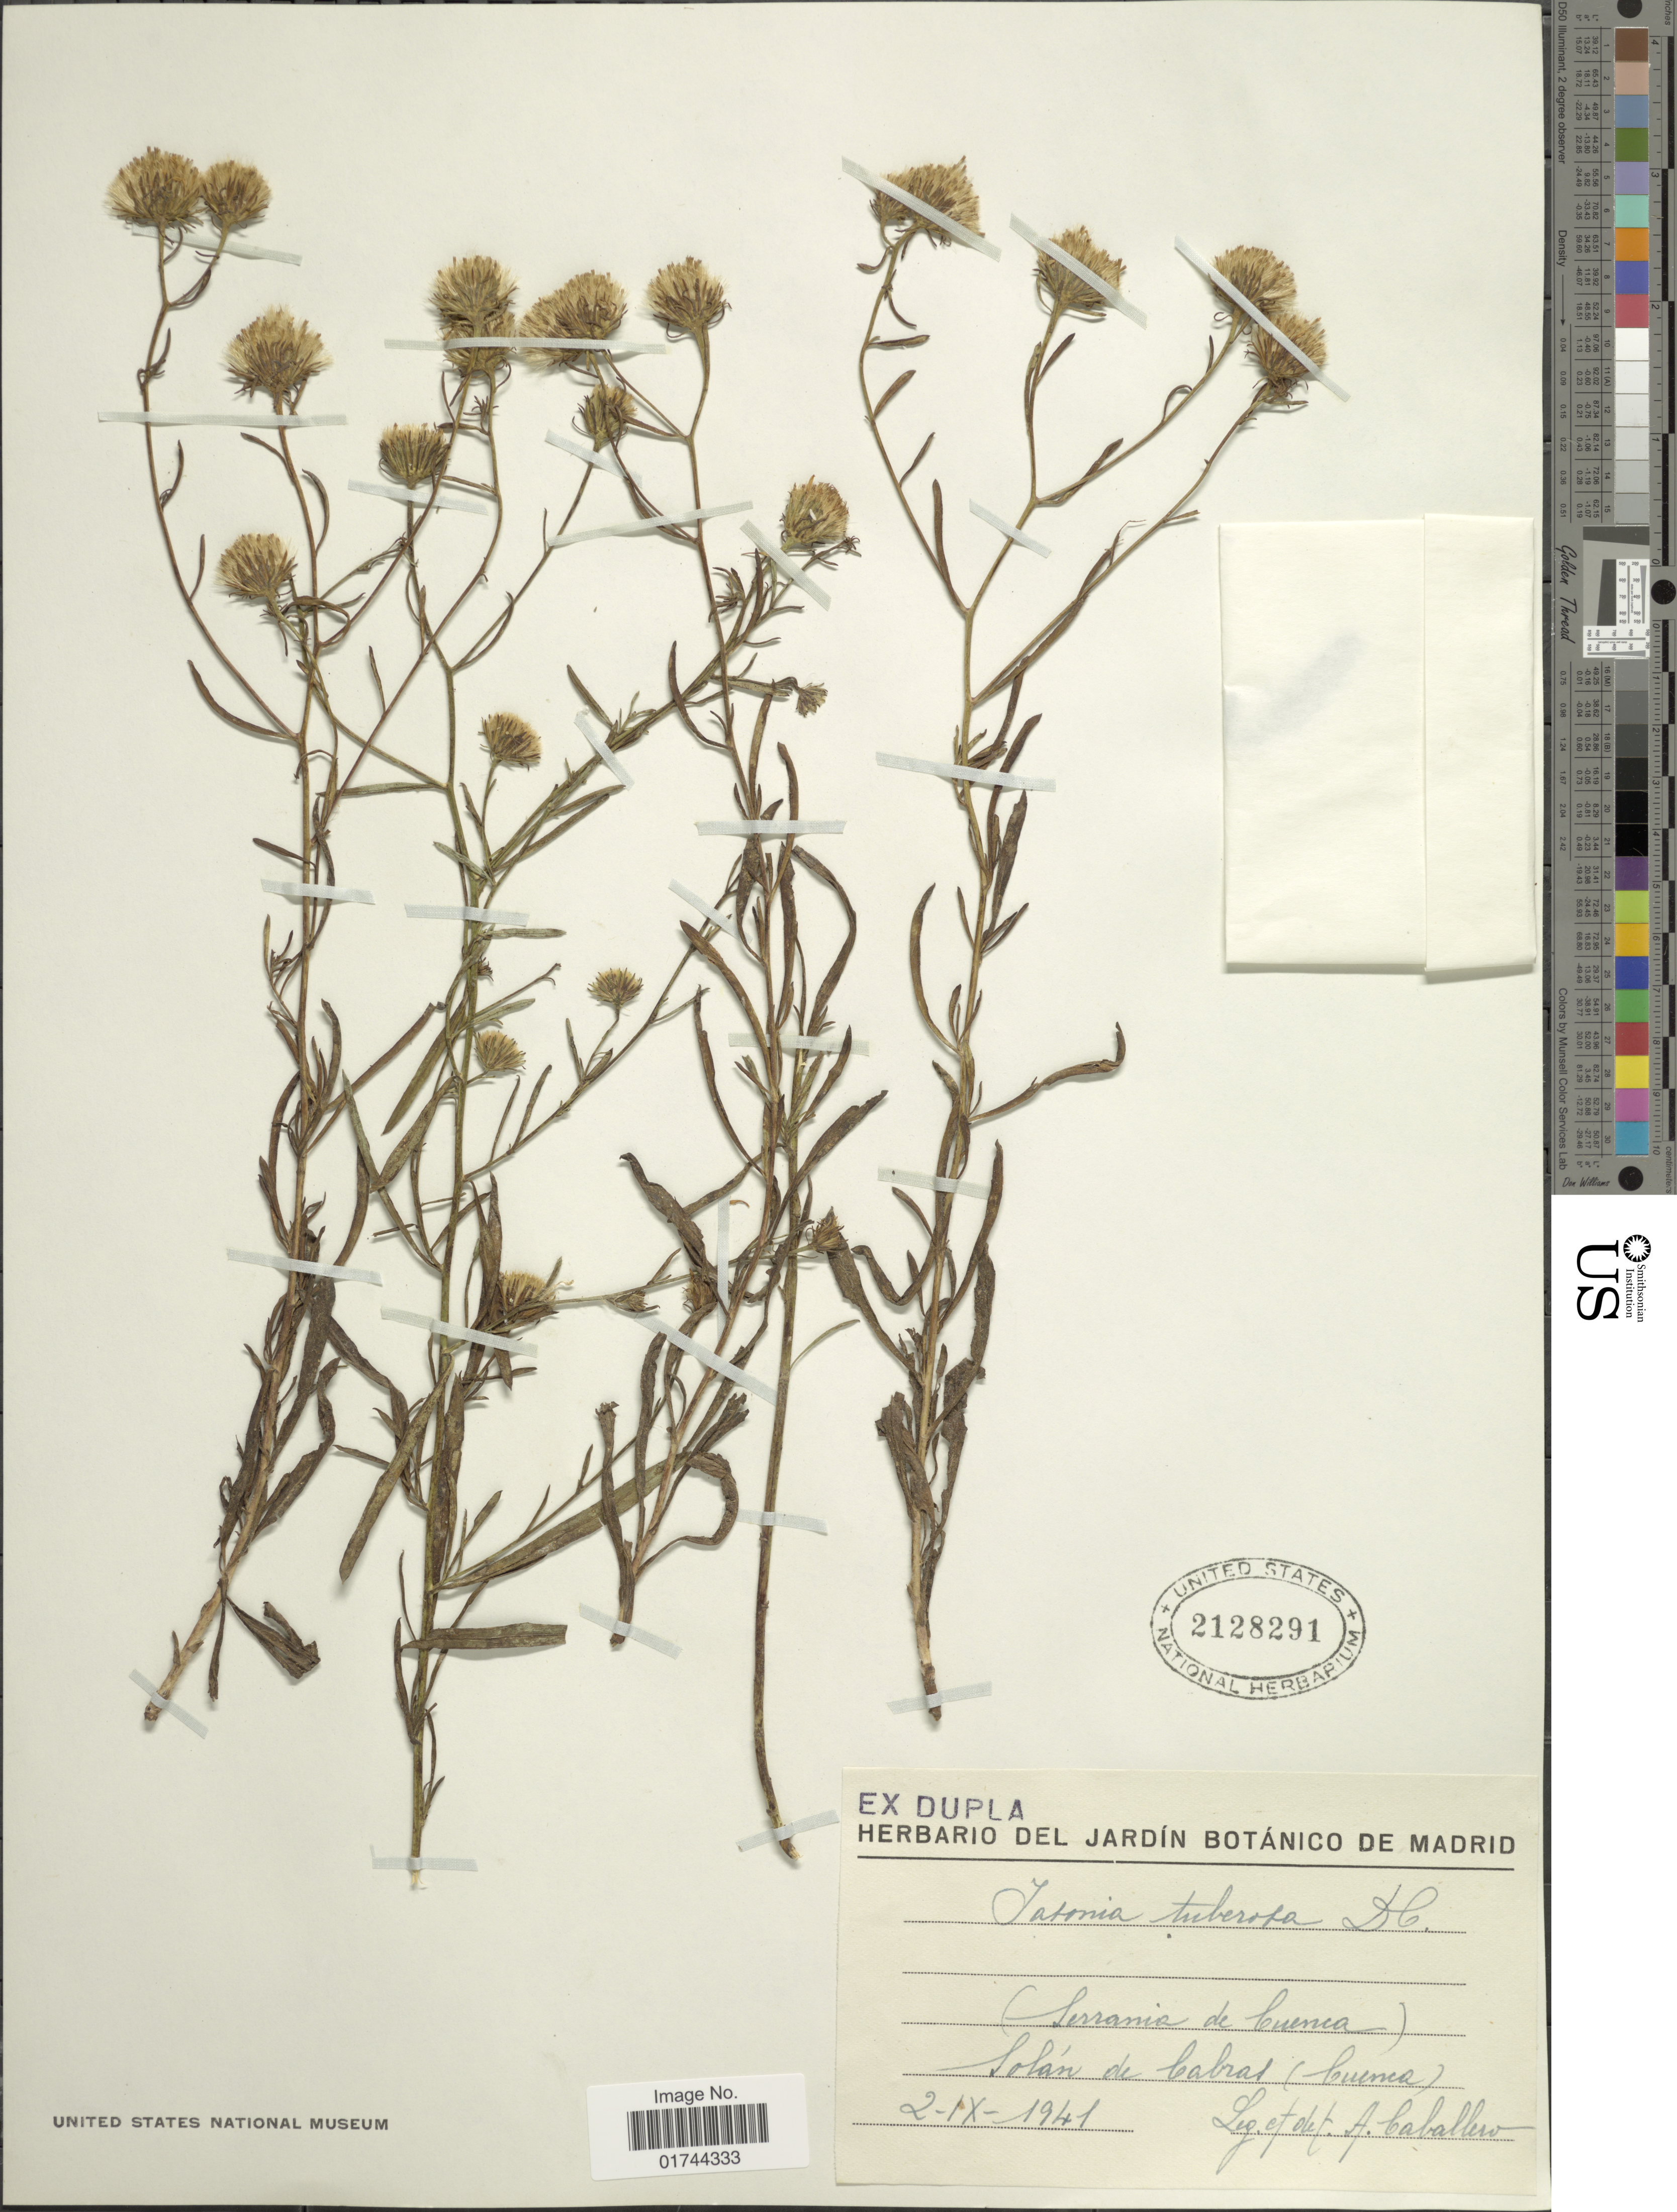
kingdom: Plantae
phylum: Tracheophyta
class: Magnoliopsida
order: Asterales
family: Asteraceae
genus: Jasonia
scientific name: Jasonia tuberosa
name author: (L.) DC.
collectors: A. Caballero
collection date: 1941-09-02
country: Spain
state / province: Castilla-La Mancha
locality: Solan de babras (buenca)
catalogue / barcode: US 2128291